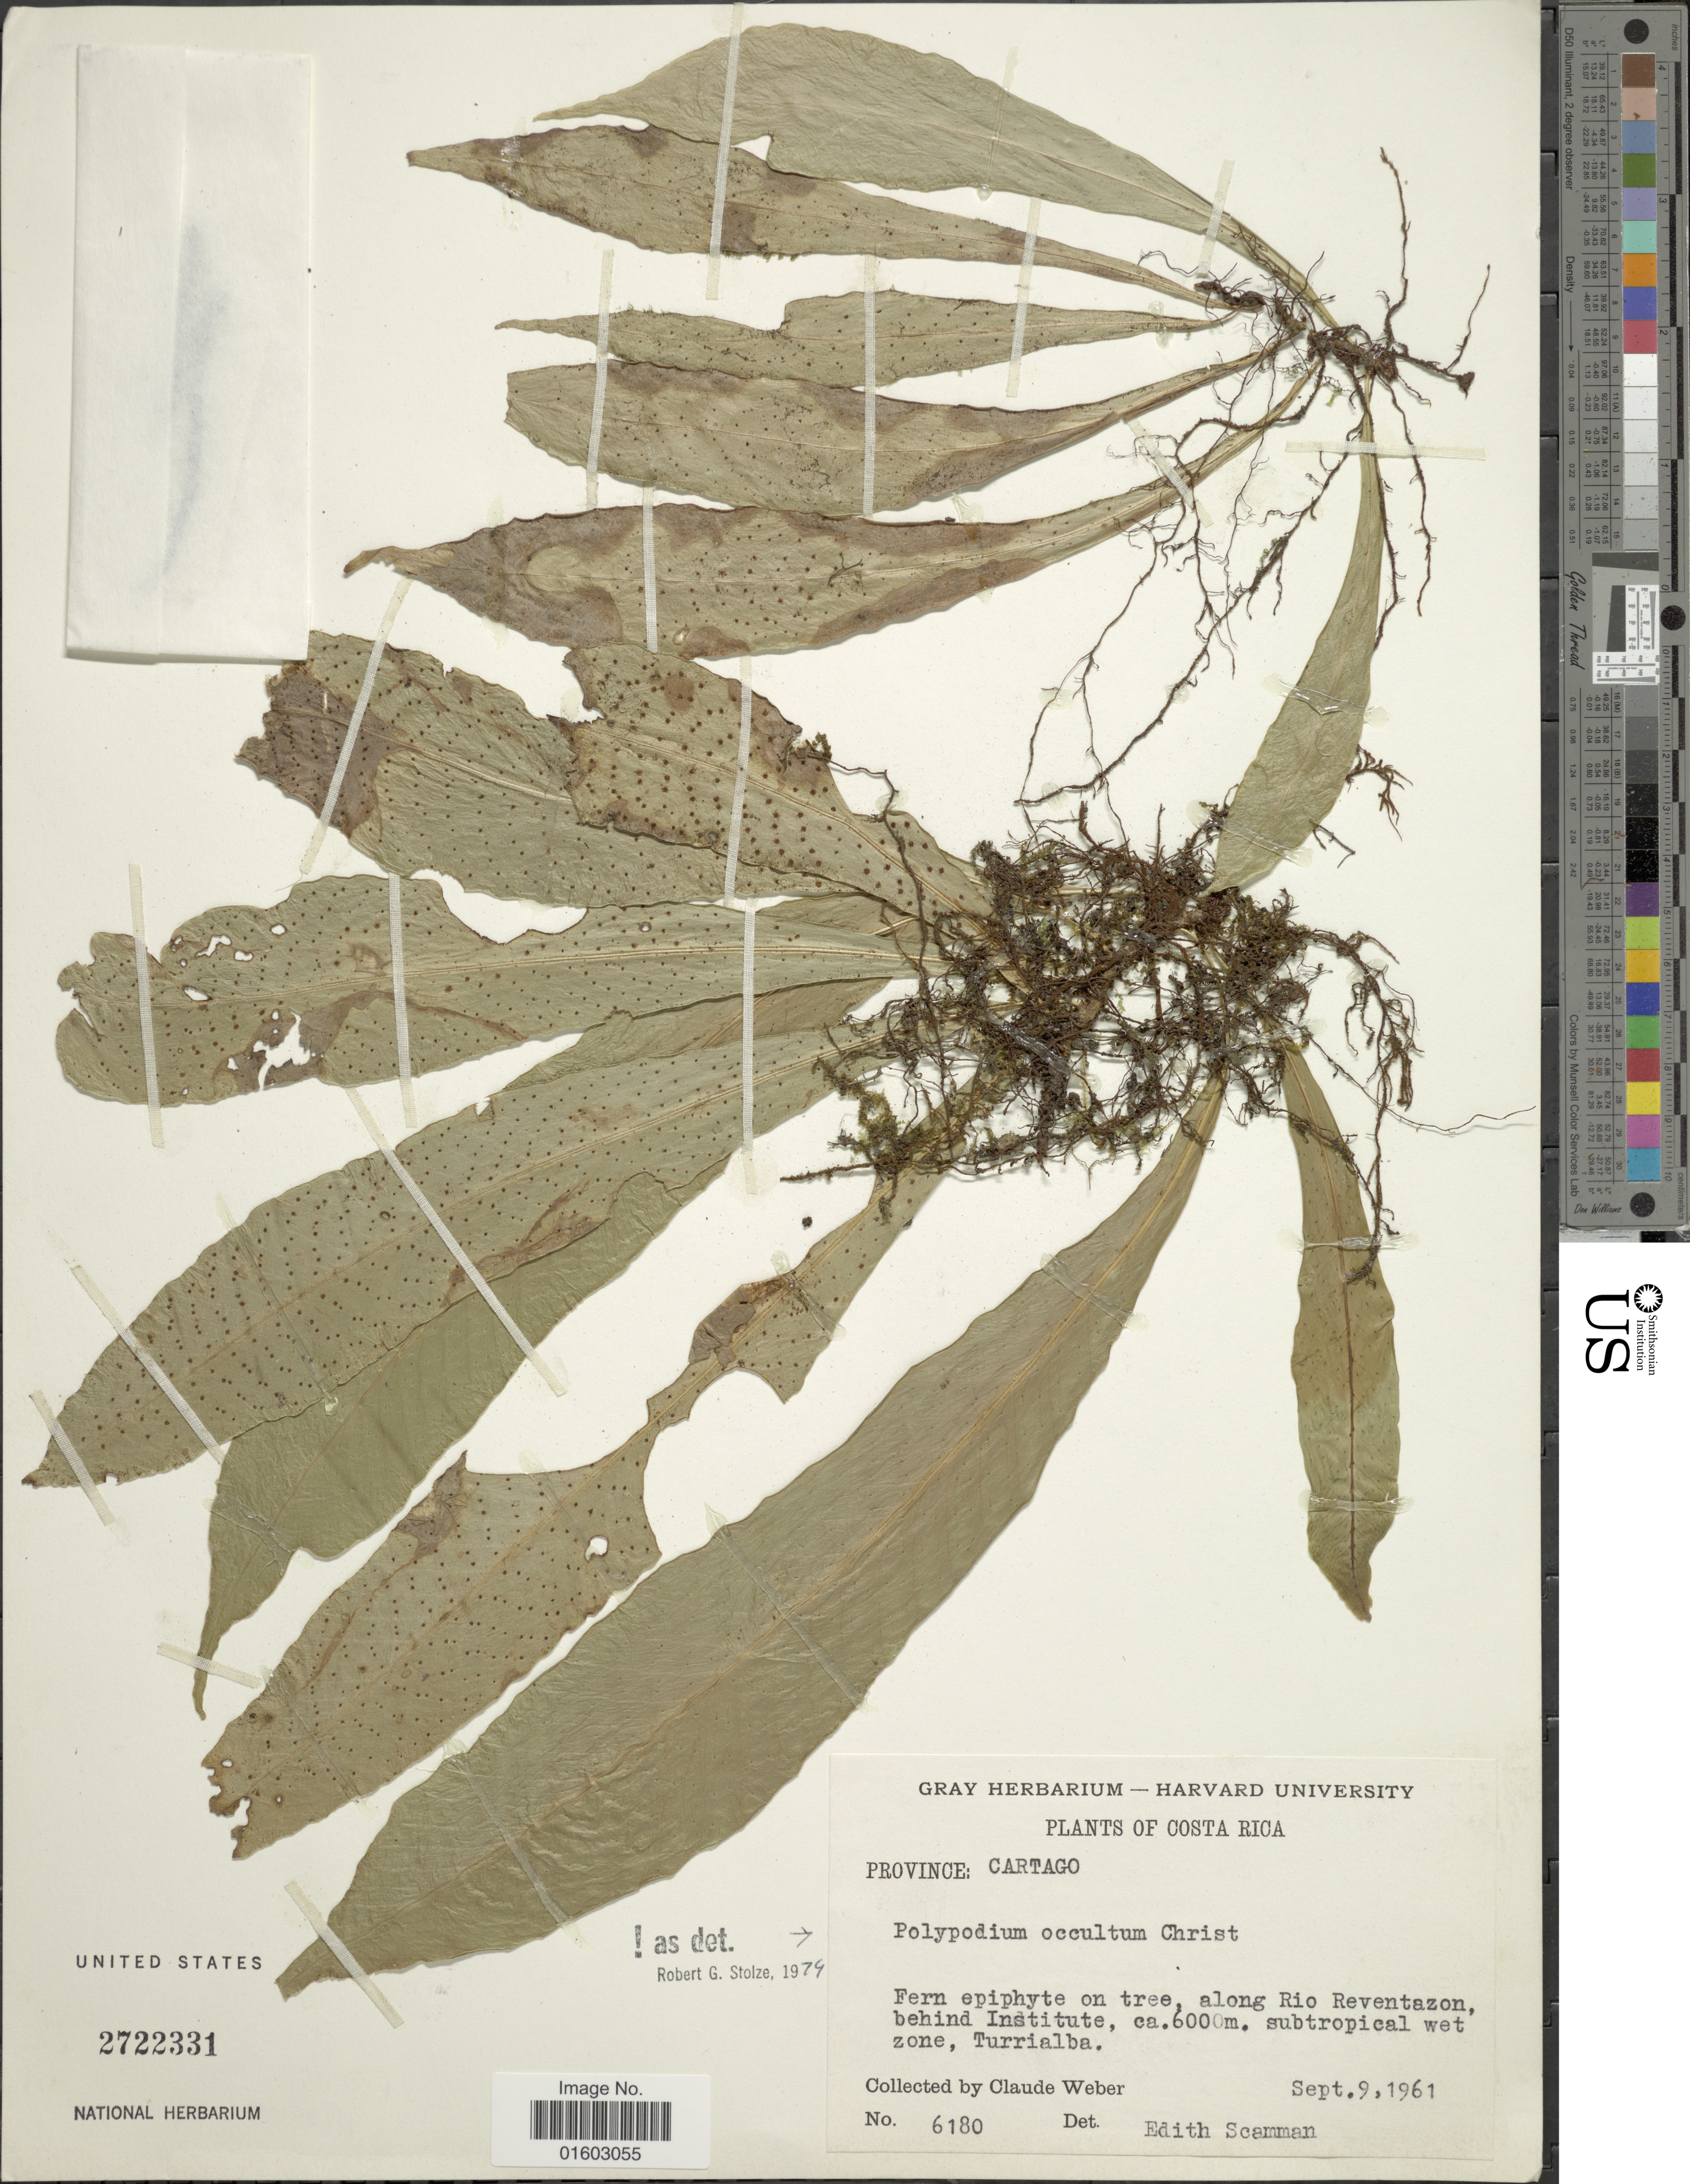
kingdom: Plantae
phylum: Tracheophyta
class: Polypodiopsida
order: Polypodiales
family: Polypodiaceae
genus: Campyloneurum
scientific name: Campyloneurum occultum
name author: (Christ) M. Mey. ex Lellinger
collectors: C. Weber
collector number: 6180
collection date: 1961-09-09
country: Costa Rica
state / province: Cartago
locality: Province: Cartago. along Rio Reventazon, behind Institute, Turrialba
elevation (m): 6000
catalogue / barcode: US 2722331